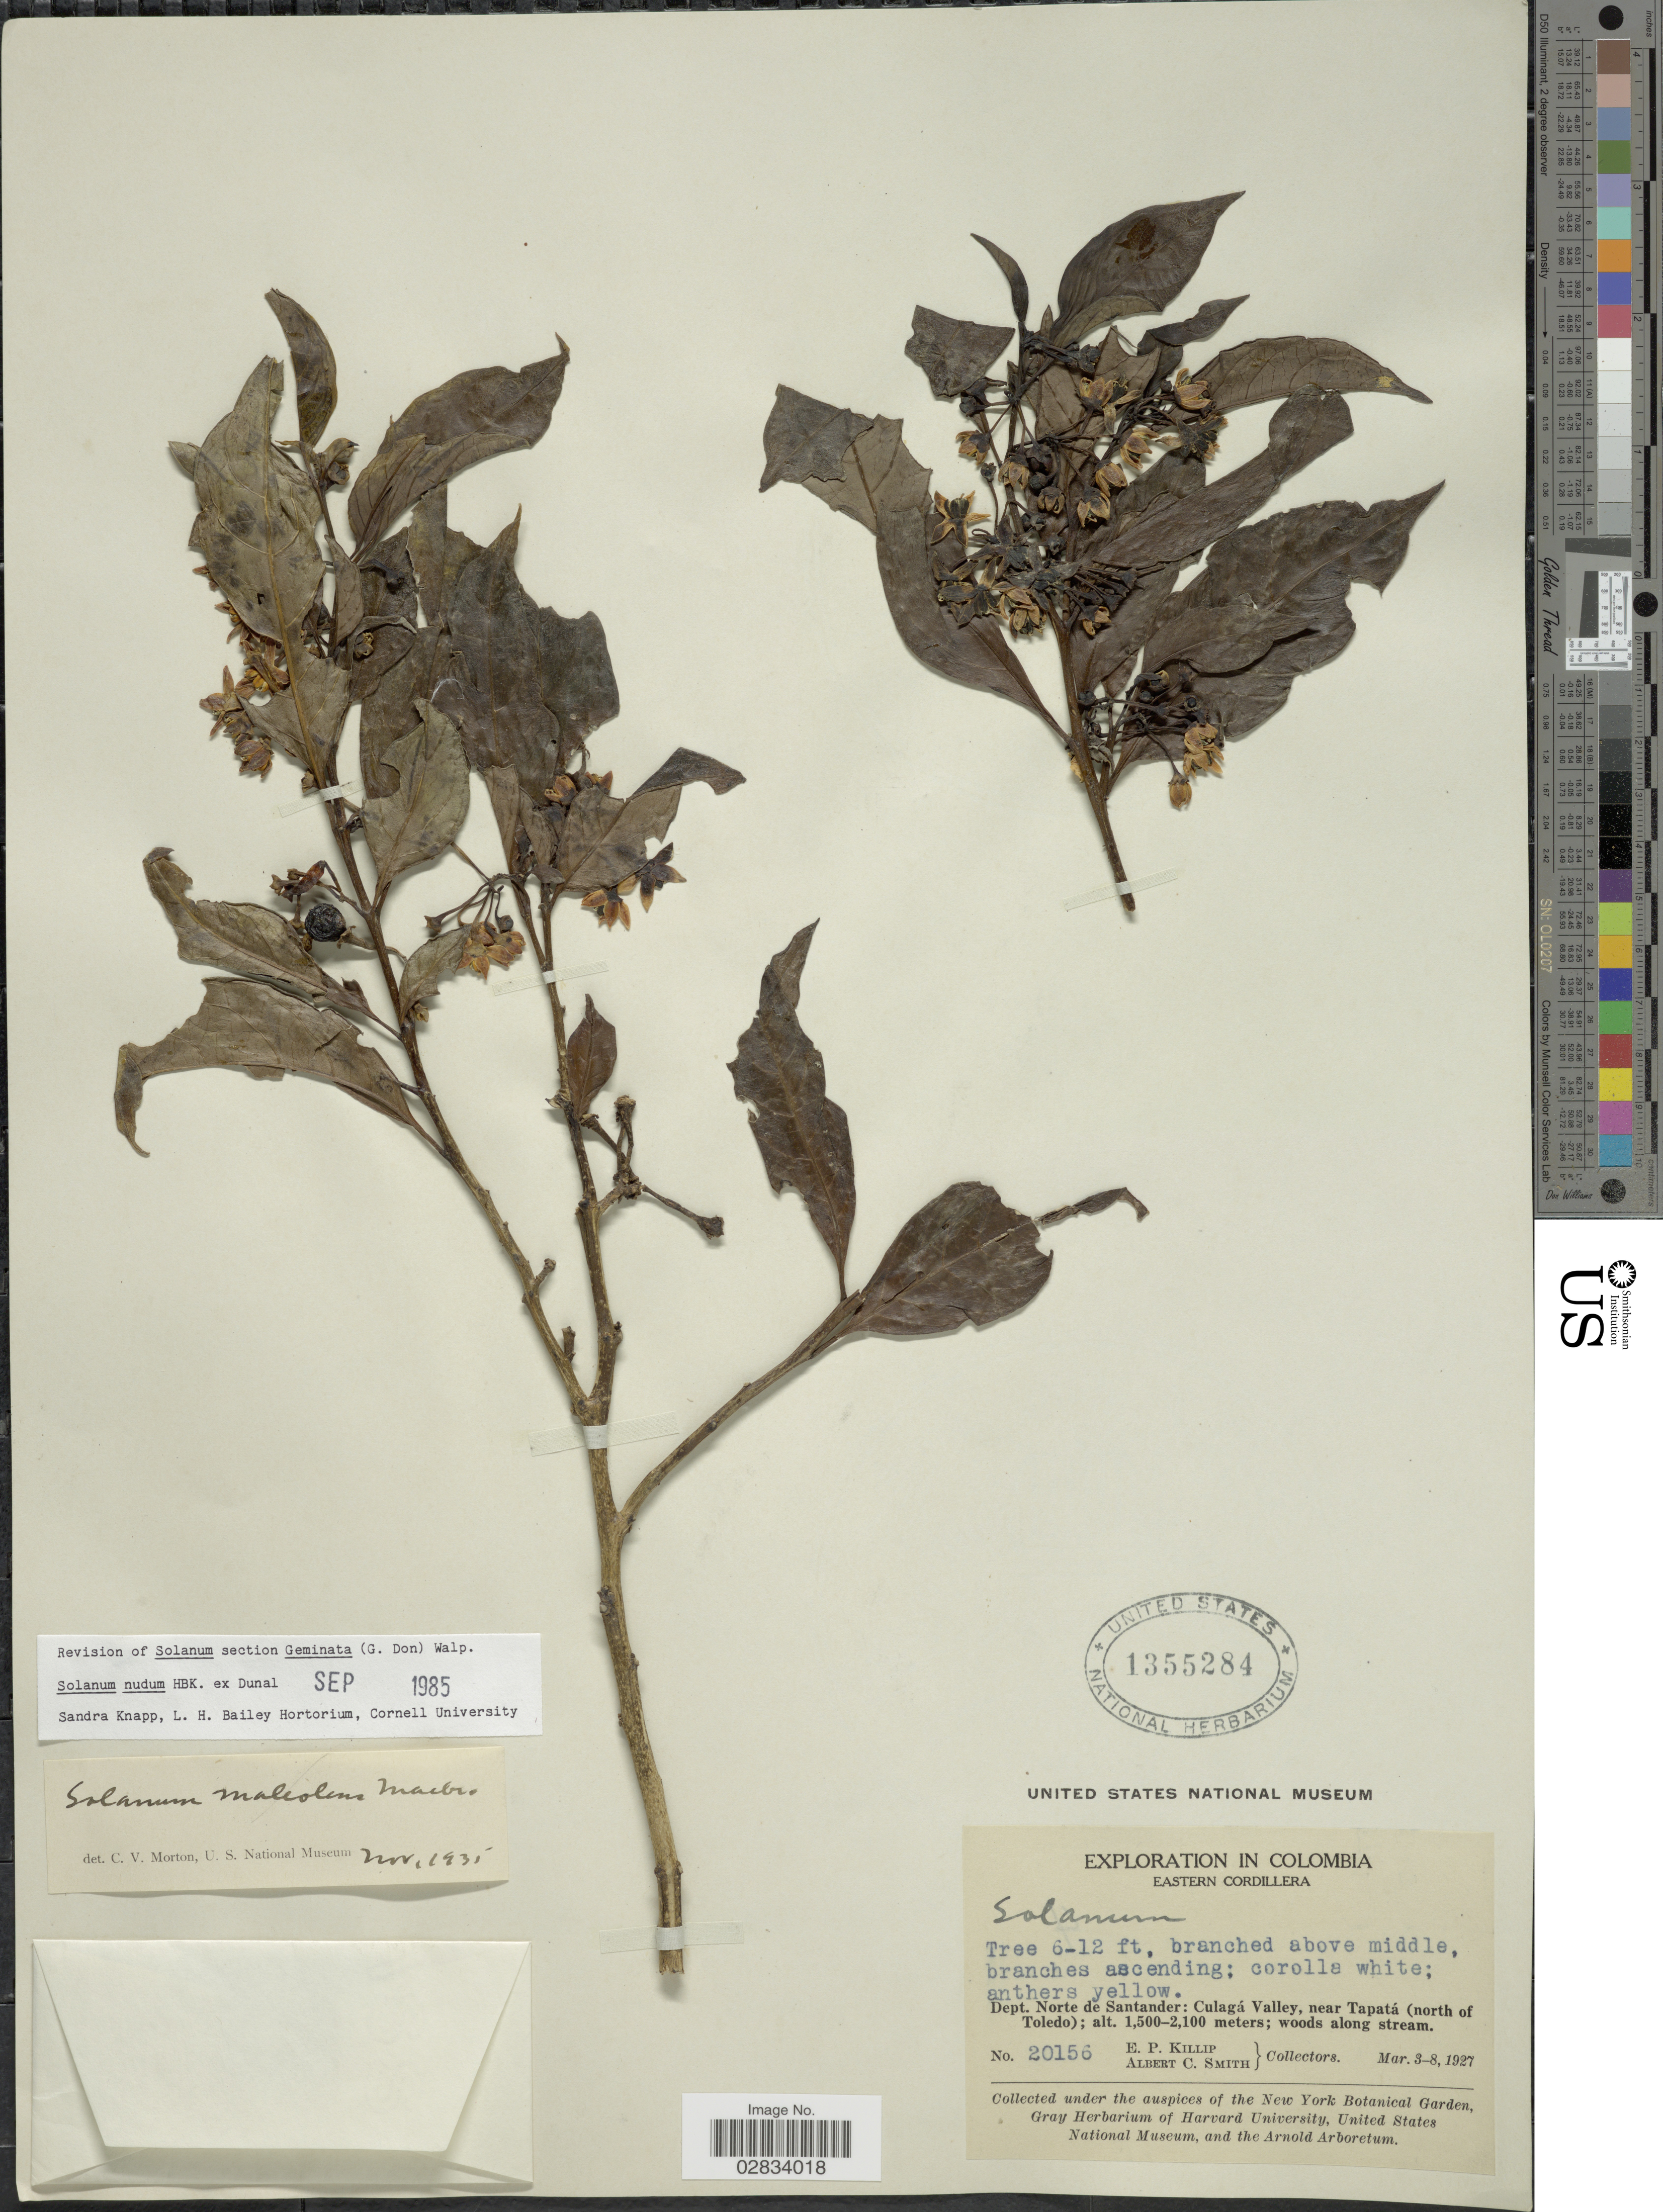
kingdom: Plantae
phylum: Tracheophyta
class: Magnoliopsida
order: Solanales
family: Solanaceae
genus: Solanum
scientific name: Solanum nudum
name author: Dunal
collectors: E. P. Killip & A. C. Smith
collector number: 20156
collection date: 1927-03-03/1927-03-08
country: Colombia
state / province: Norte de Santander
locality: Dept. Norte de Santander: Culagá Valley, near Tapatá (north of Toledo), Eastern Cordillera.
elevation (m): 1500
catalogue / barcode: US 1355284